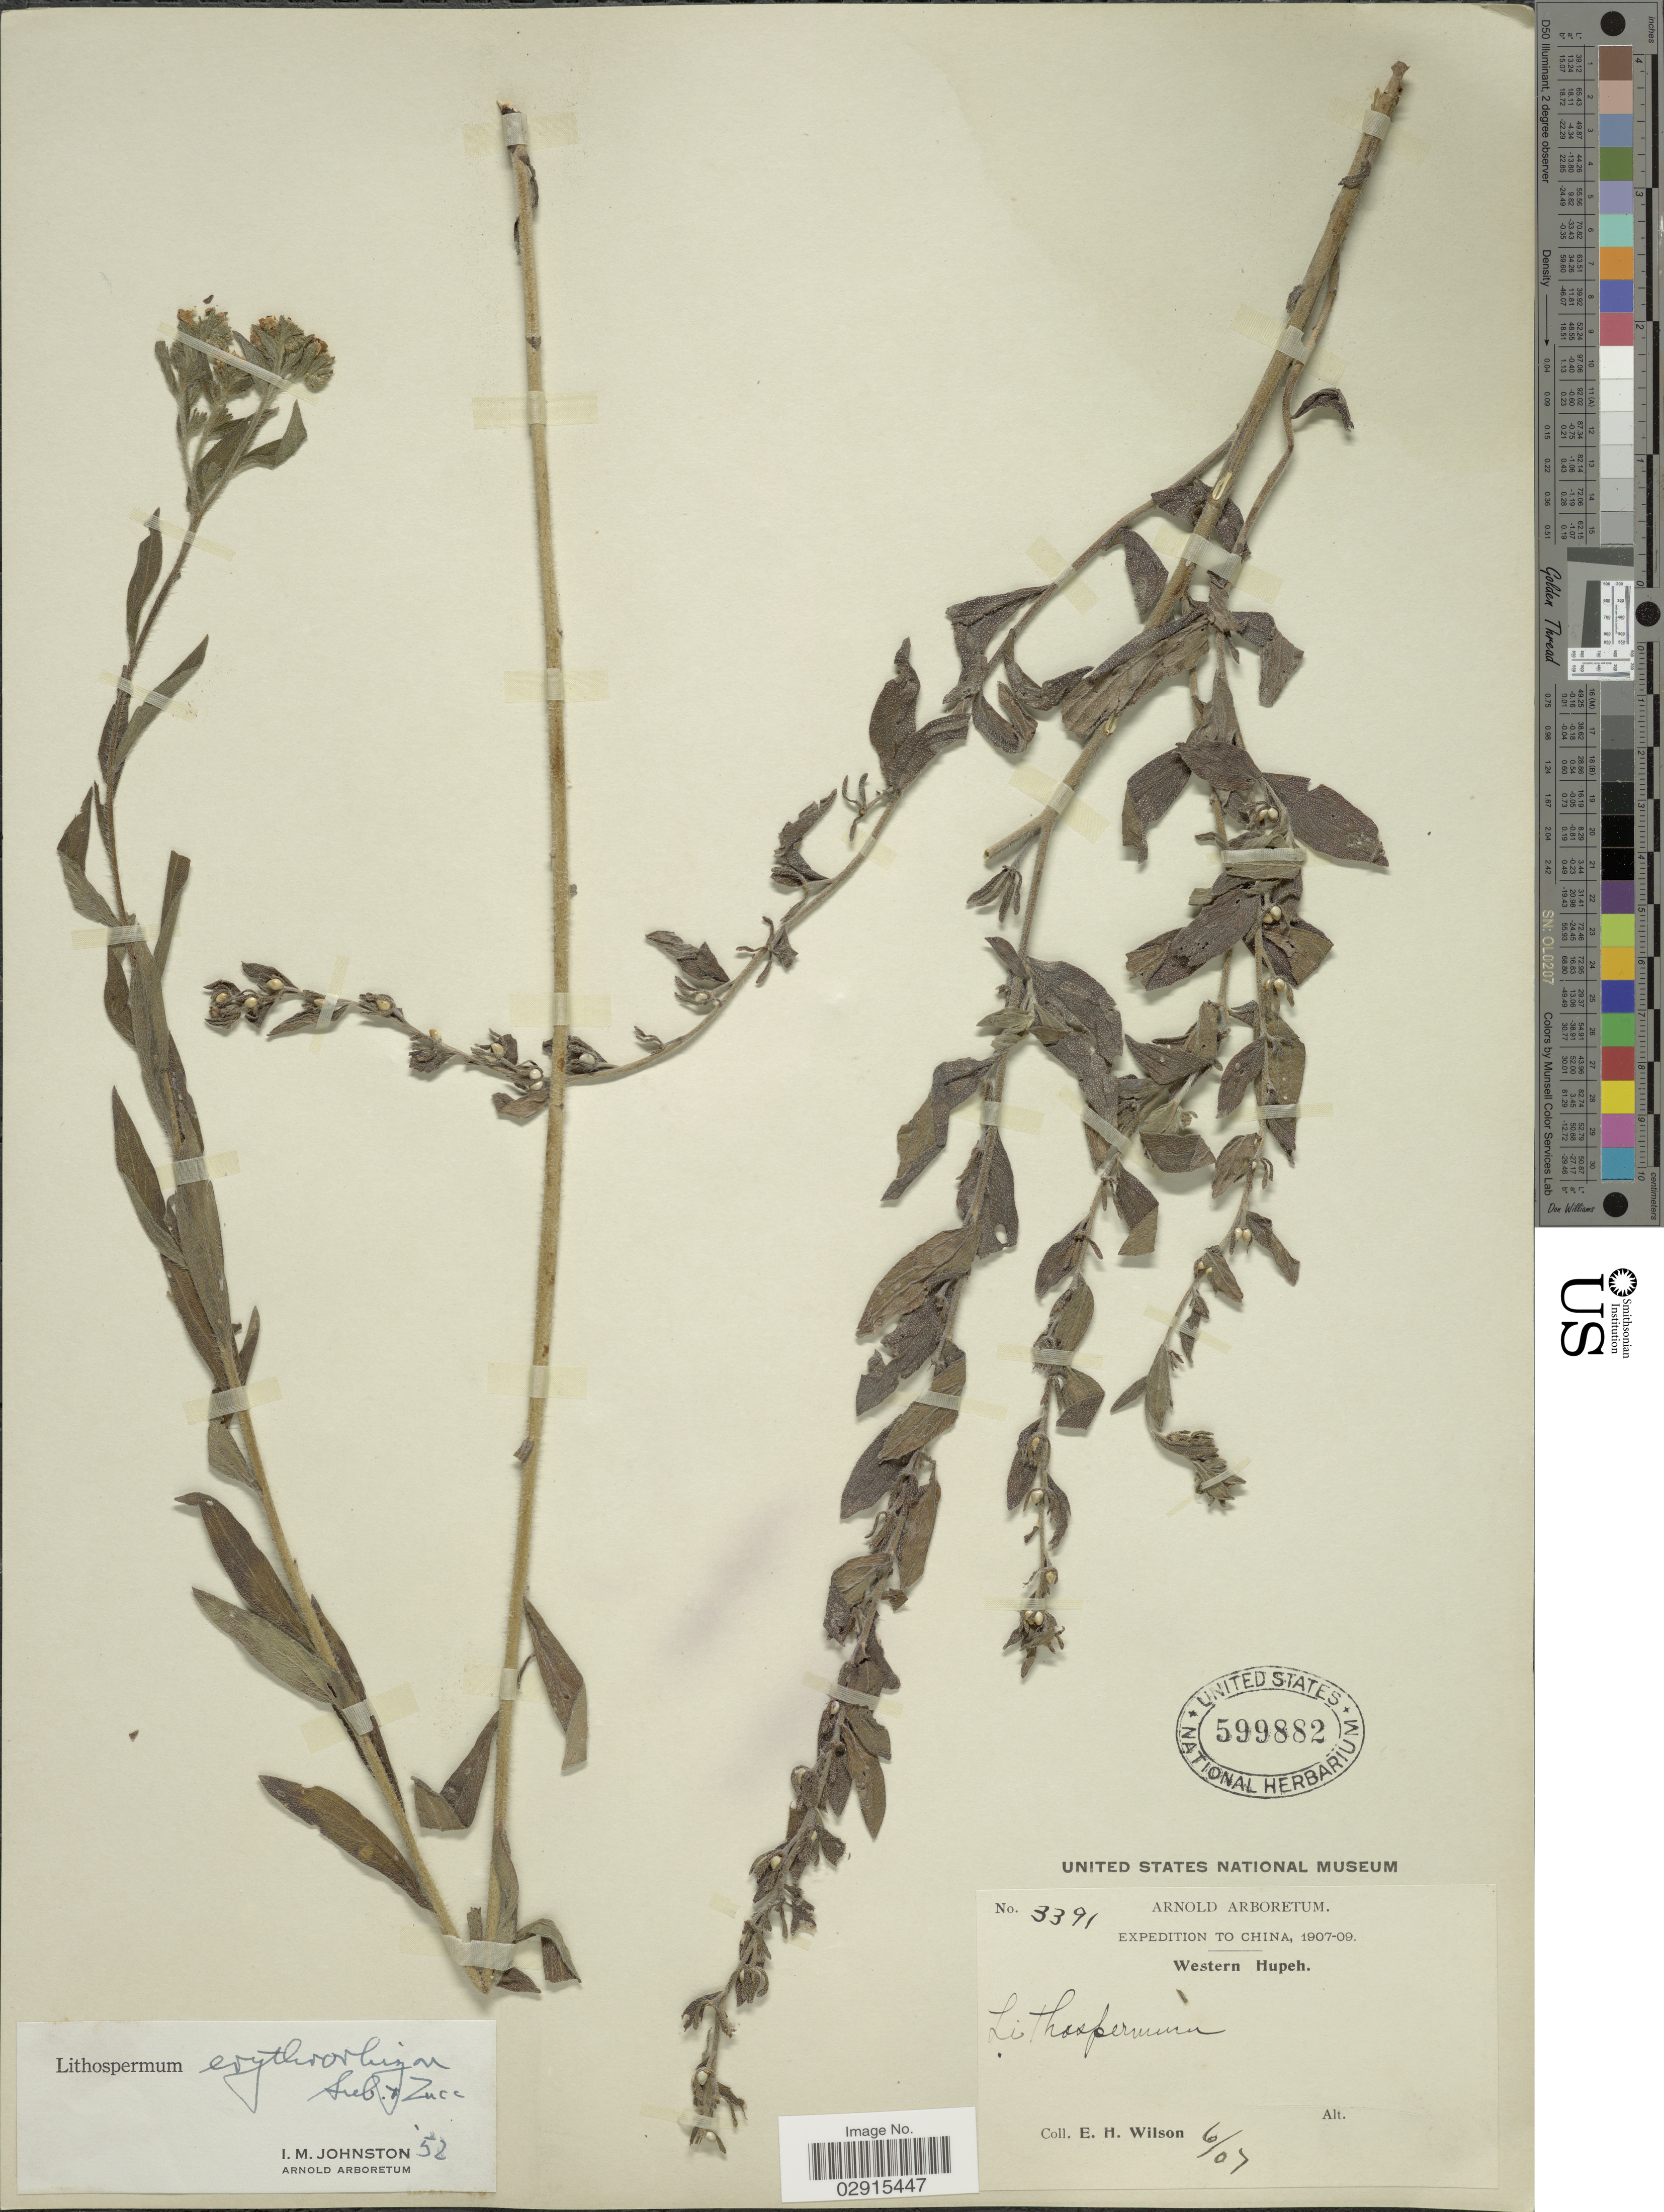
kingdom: Plantae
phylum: Tracheophyta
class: Magnoliopsida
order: Boraginales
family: Boraginaceae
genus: Lithospermum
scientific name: Lithospermum erythrorhizon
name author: Siebold & Zucc.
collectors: E. Wilson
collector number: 3391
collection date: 1907-06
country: China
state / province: Hubei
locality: Western Hupeh.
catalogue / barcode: US 599882